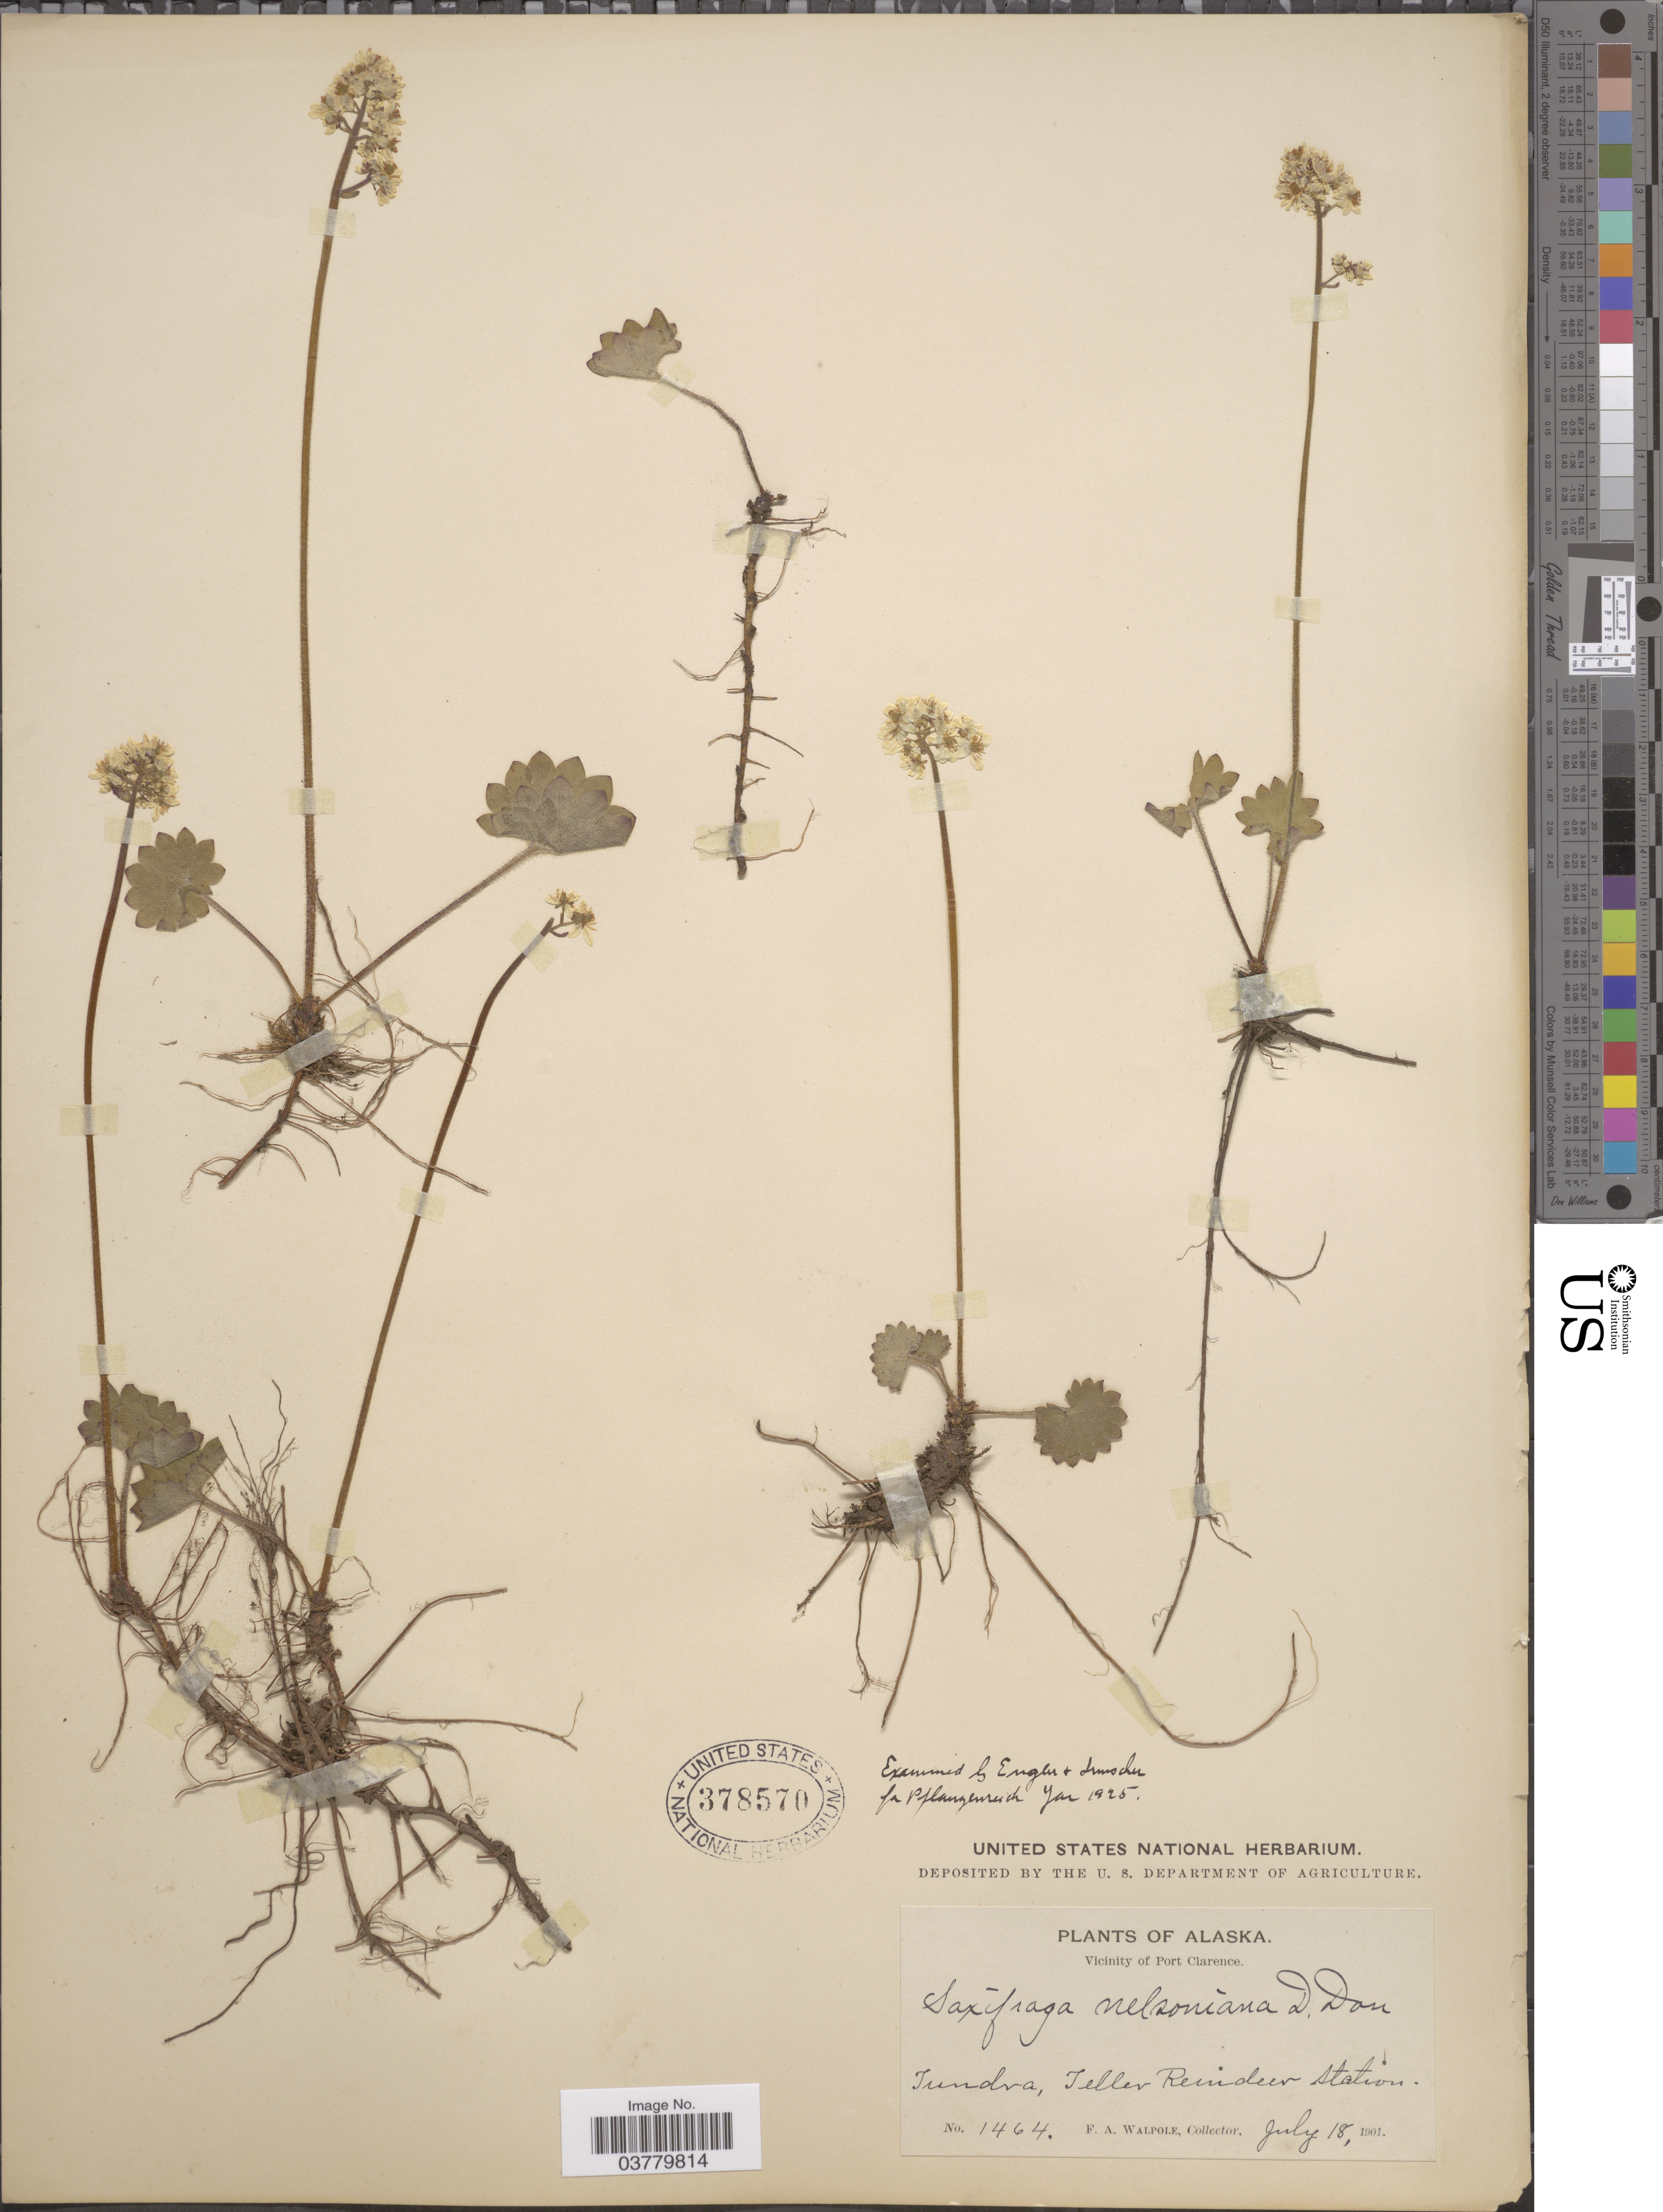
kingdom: Plantae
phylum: Tracheophyta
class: Magnoliopsida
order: Saxifragales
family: Saxifragaceae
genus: Micranthes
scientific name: Micranthes nelsoniana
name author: (D. Don) Small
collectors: F. Walpole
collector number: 1464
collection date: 1901-07-18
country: United States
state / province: Alaska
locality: Vicinity of Port Clarence. Tundra, Teller Reindeer Station.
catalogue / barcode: US 378570